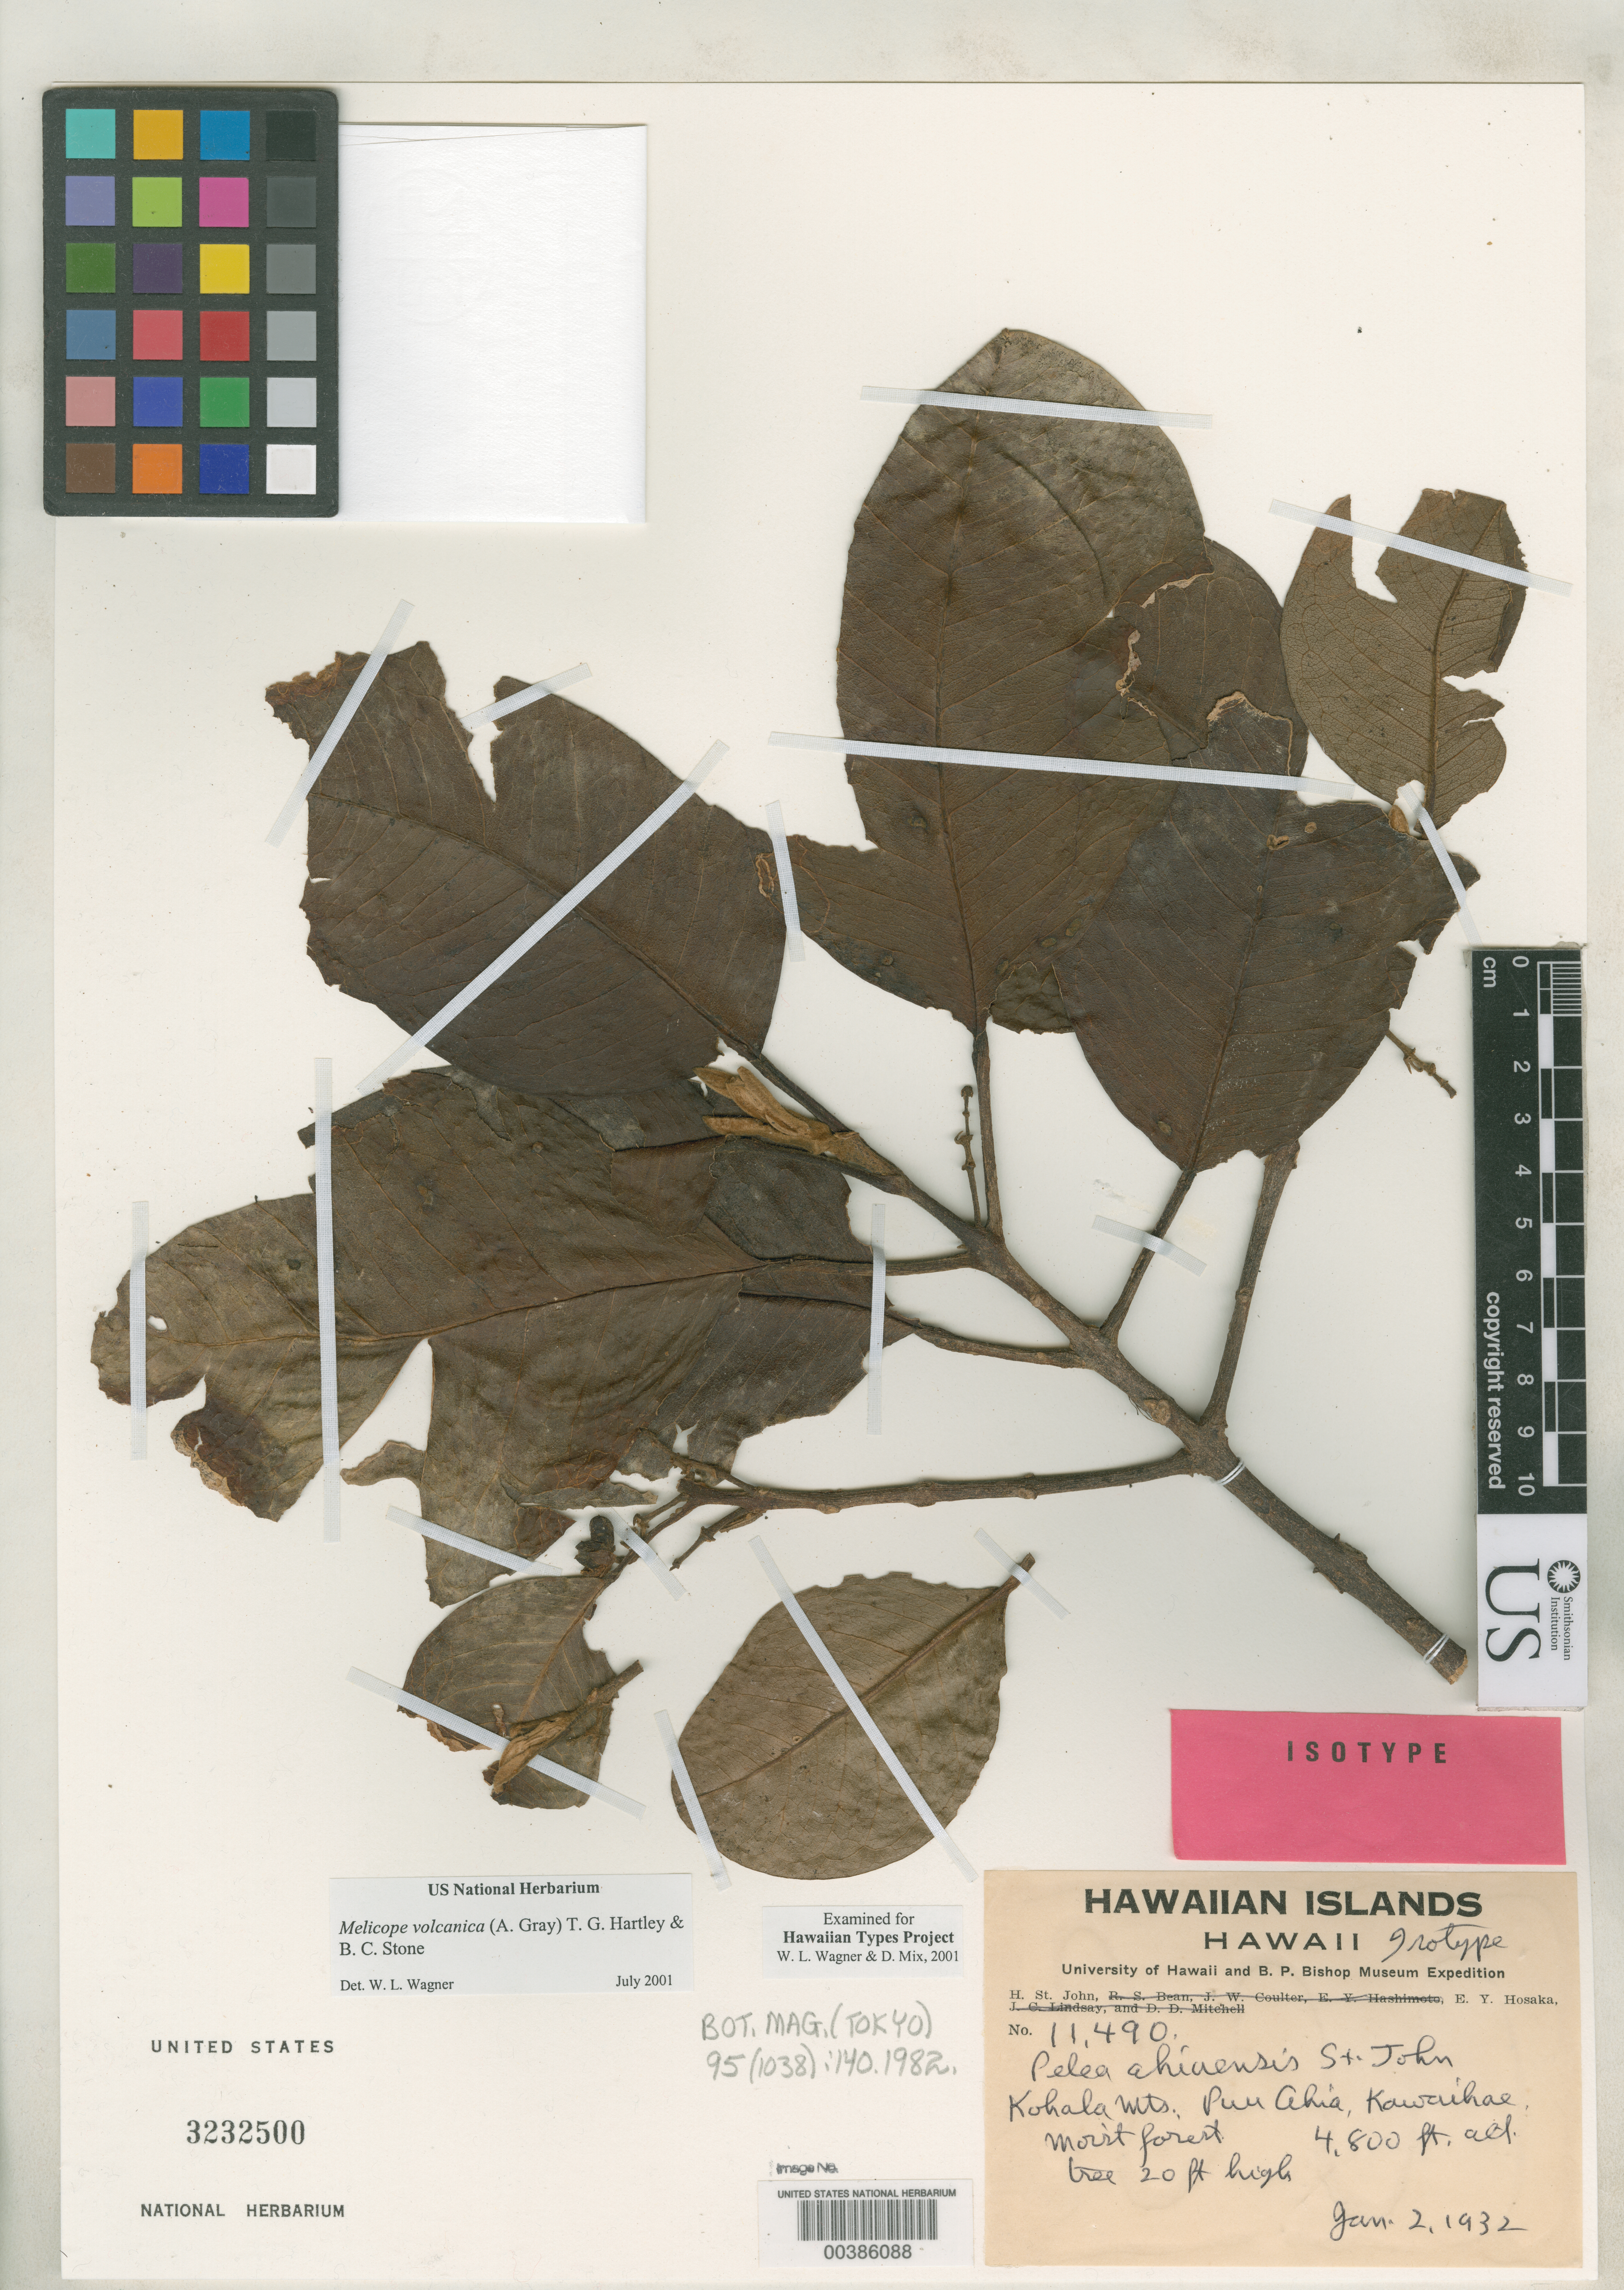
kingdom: Plantae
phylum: Tracheophyta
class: Magnoliopsida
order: Sapindales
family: Rutaceae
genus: Pelea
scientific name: Pelea ahiaensis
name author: H. St. John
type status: Isotype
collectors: H. St. John & E. Y. Hosaka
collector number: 11490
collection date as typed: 02 Jan 1932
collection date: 1932-01-02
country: United States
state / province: Hawaii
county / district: Hawaii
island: Hawaii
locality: Kohala Mountains, Puu Ahia, Kawaihae.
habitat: Moist forest.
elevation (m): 1463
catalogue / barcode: US 3232500